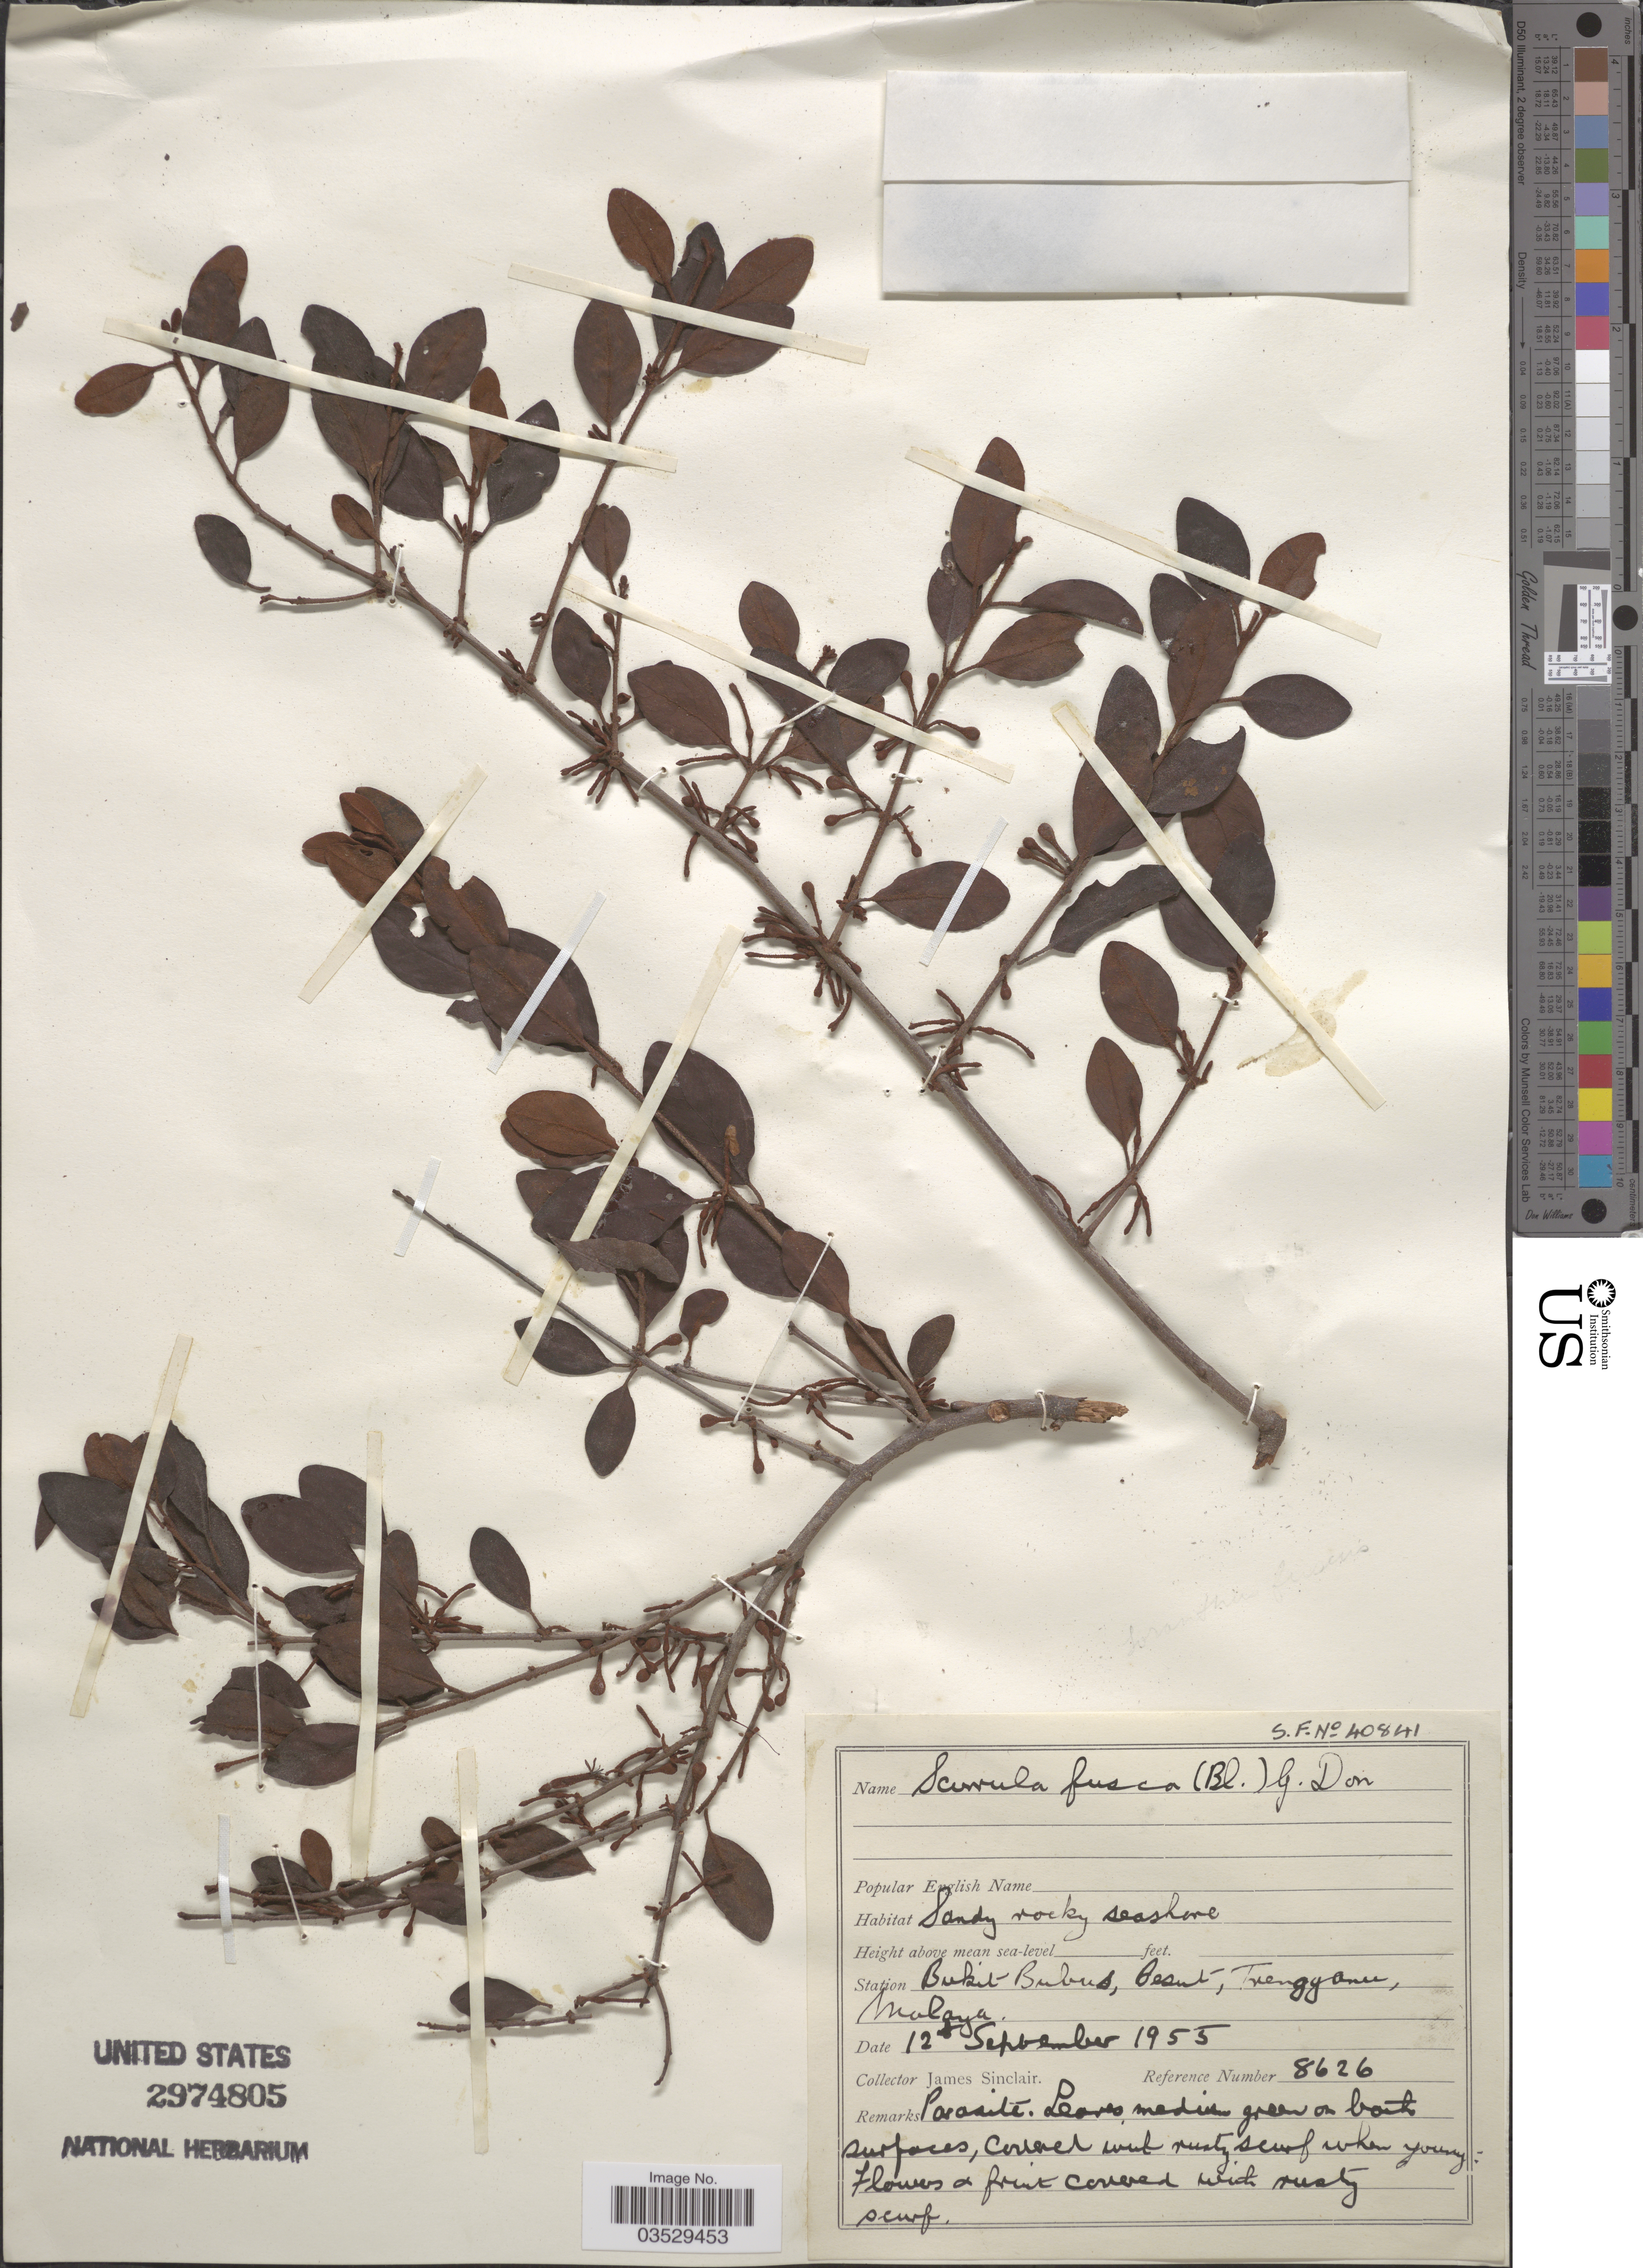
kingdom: Plantae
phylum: Tracheophyta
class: Magnoliopsida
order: Santalales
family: Loranthaceae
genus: Scurrula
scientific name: Scurrula parasitica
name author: L.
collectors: J. Sinclair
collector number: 8626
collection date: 1955-09-12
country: Malaysia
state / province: Terengganu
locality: Station Bukit Bubus, Besut, Trengganu, Malaya.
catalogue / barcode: US 2974805